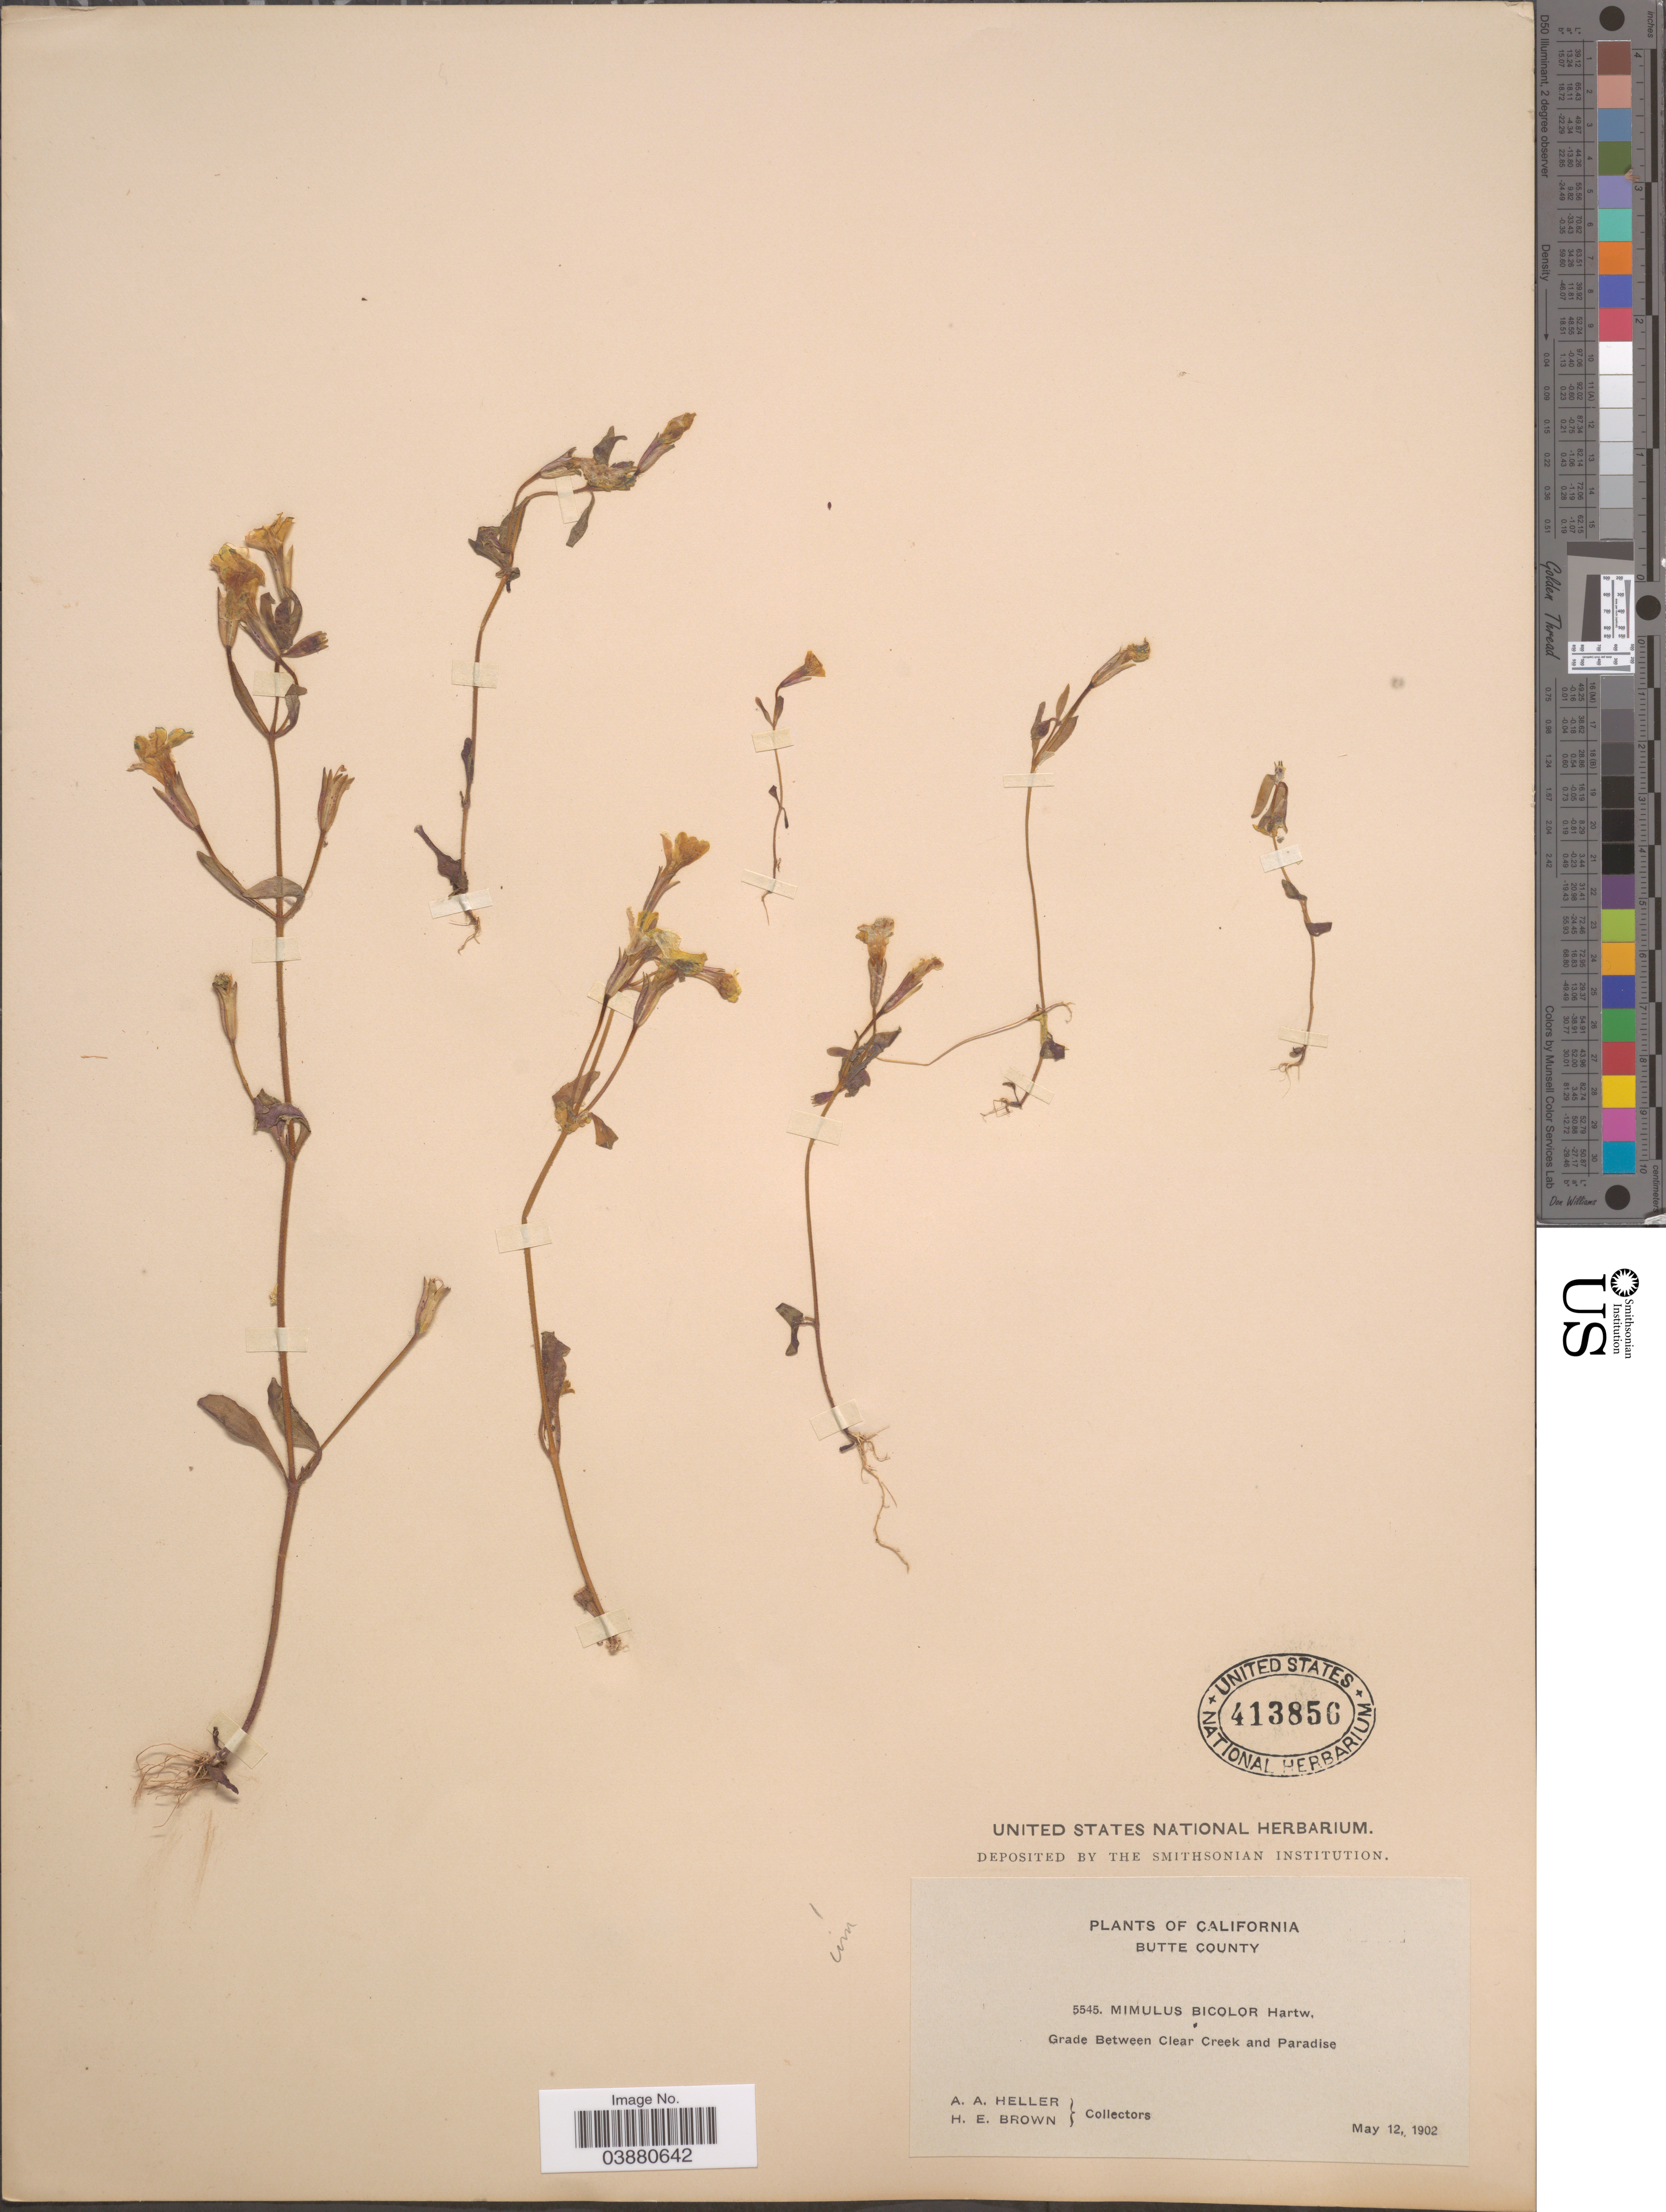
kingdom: Plantae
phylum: Tracheophyta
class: Magnoliopsida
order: Lamiales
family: Phrymaceae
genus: Mimulus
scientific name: Mimulus bicolor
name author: Hartw. ex Benth.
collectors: A. A. Heller & H. E. Brown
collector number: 5545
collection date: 1902-05-12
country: United States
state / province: California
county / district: Butte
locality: Butte County. Grade between Clear Creek and Paradise.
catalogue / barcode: US 413856